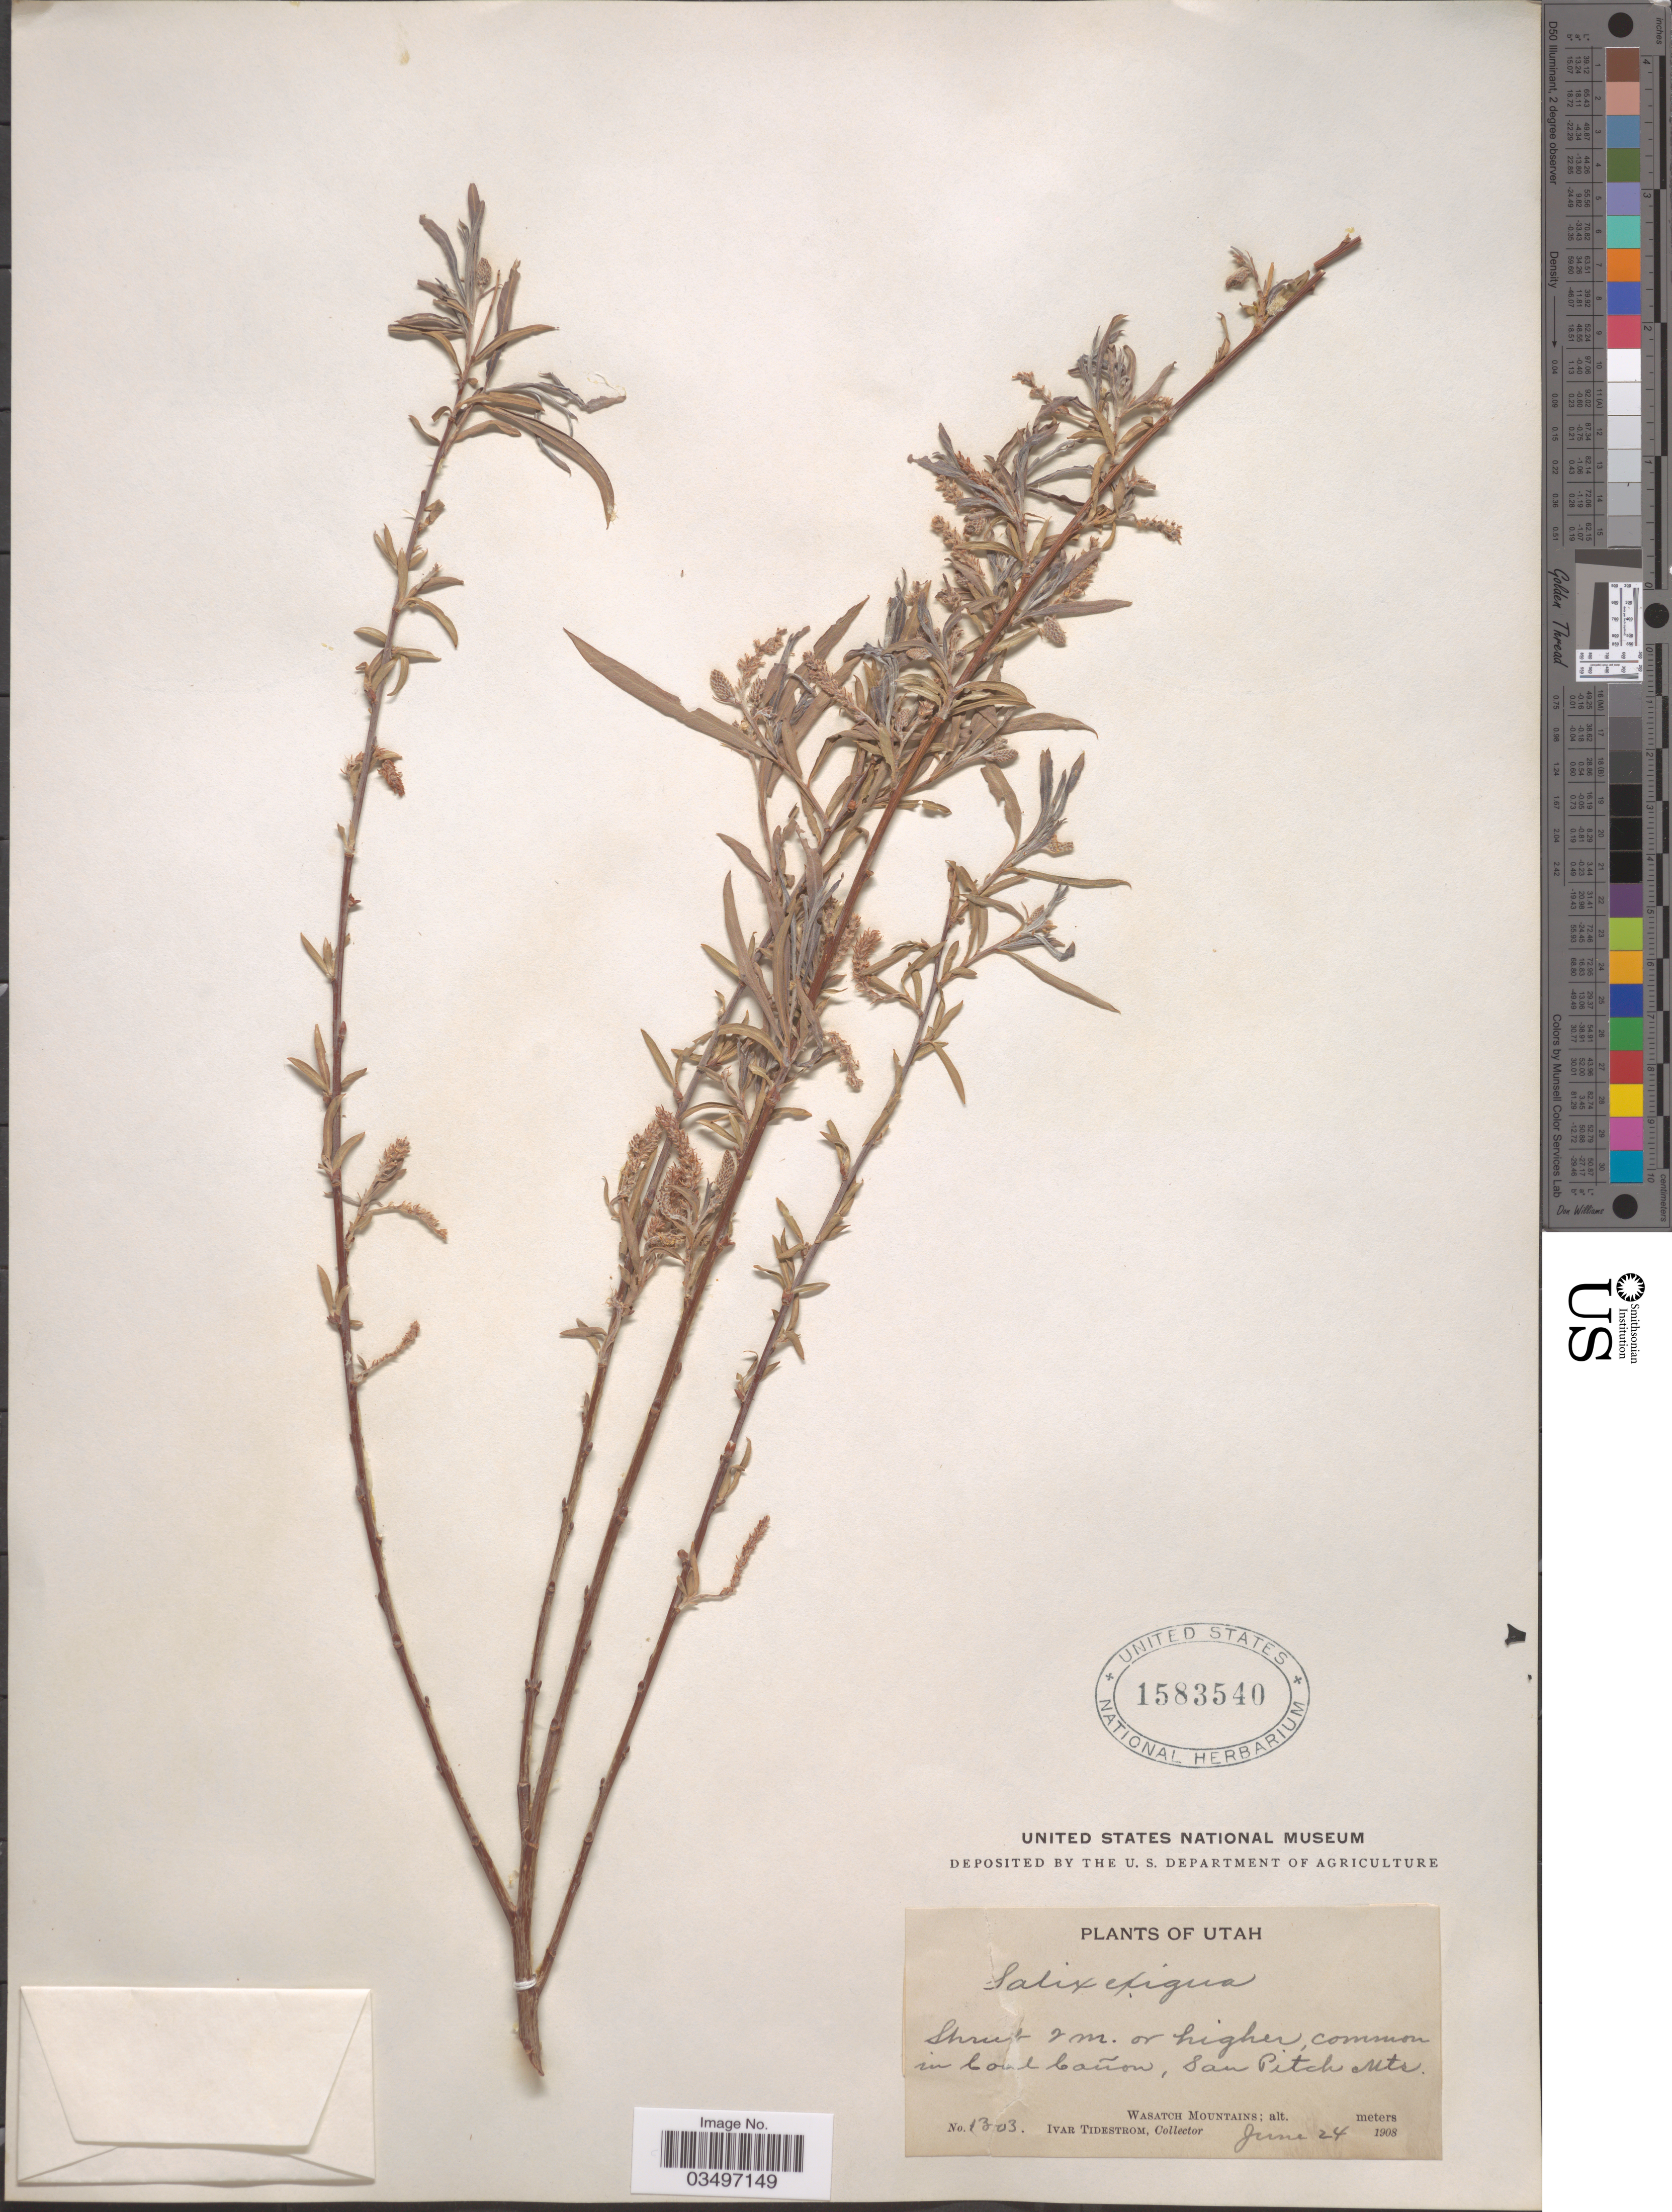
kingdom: Plantae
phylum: Tracheophyta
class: Magnoliopsida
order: Malpighiales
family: Salicaceae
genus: Salix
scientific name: Salix exigua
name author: Nutt.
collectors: I. F. Tidestrom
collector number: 1303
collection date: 1908-06-24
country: United States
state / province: Utah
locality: Common in Coal Cañon, San Pitch Mts. Wasatch Mountains.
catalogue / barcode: US 1583540